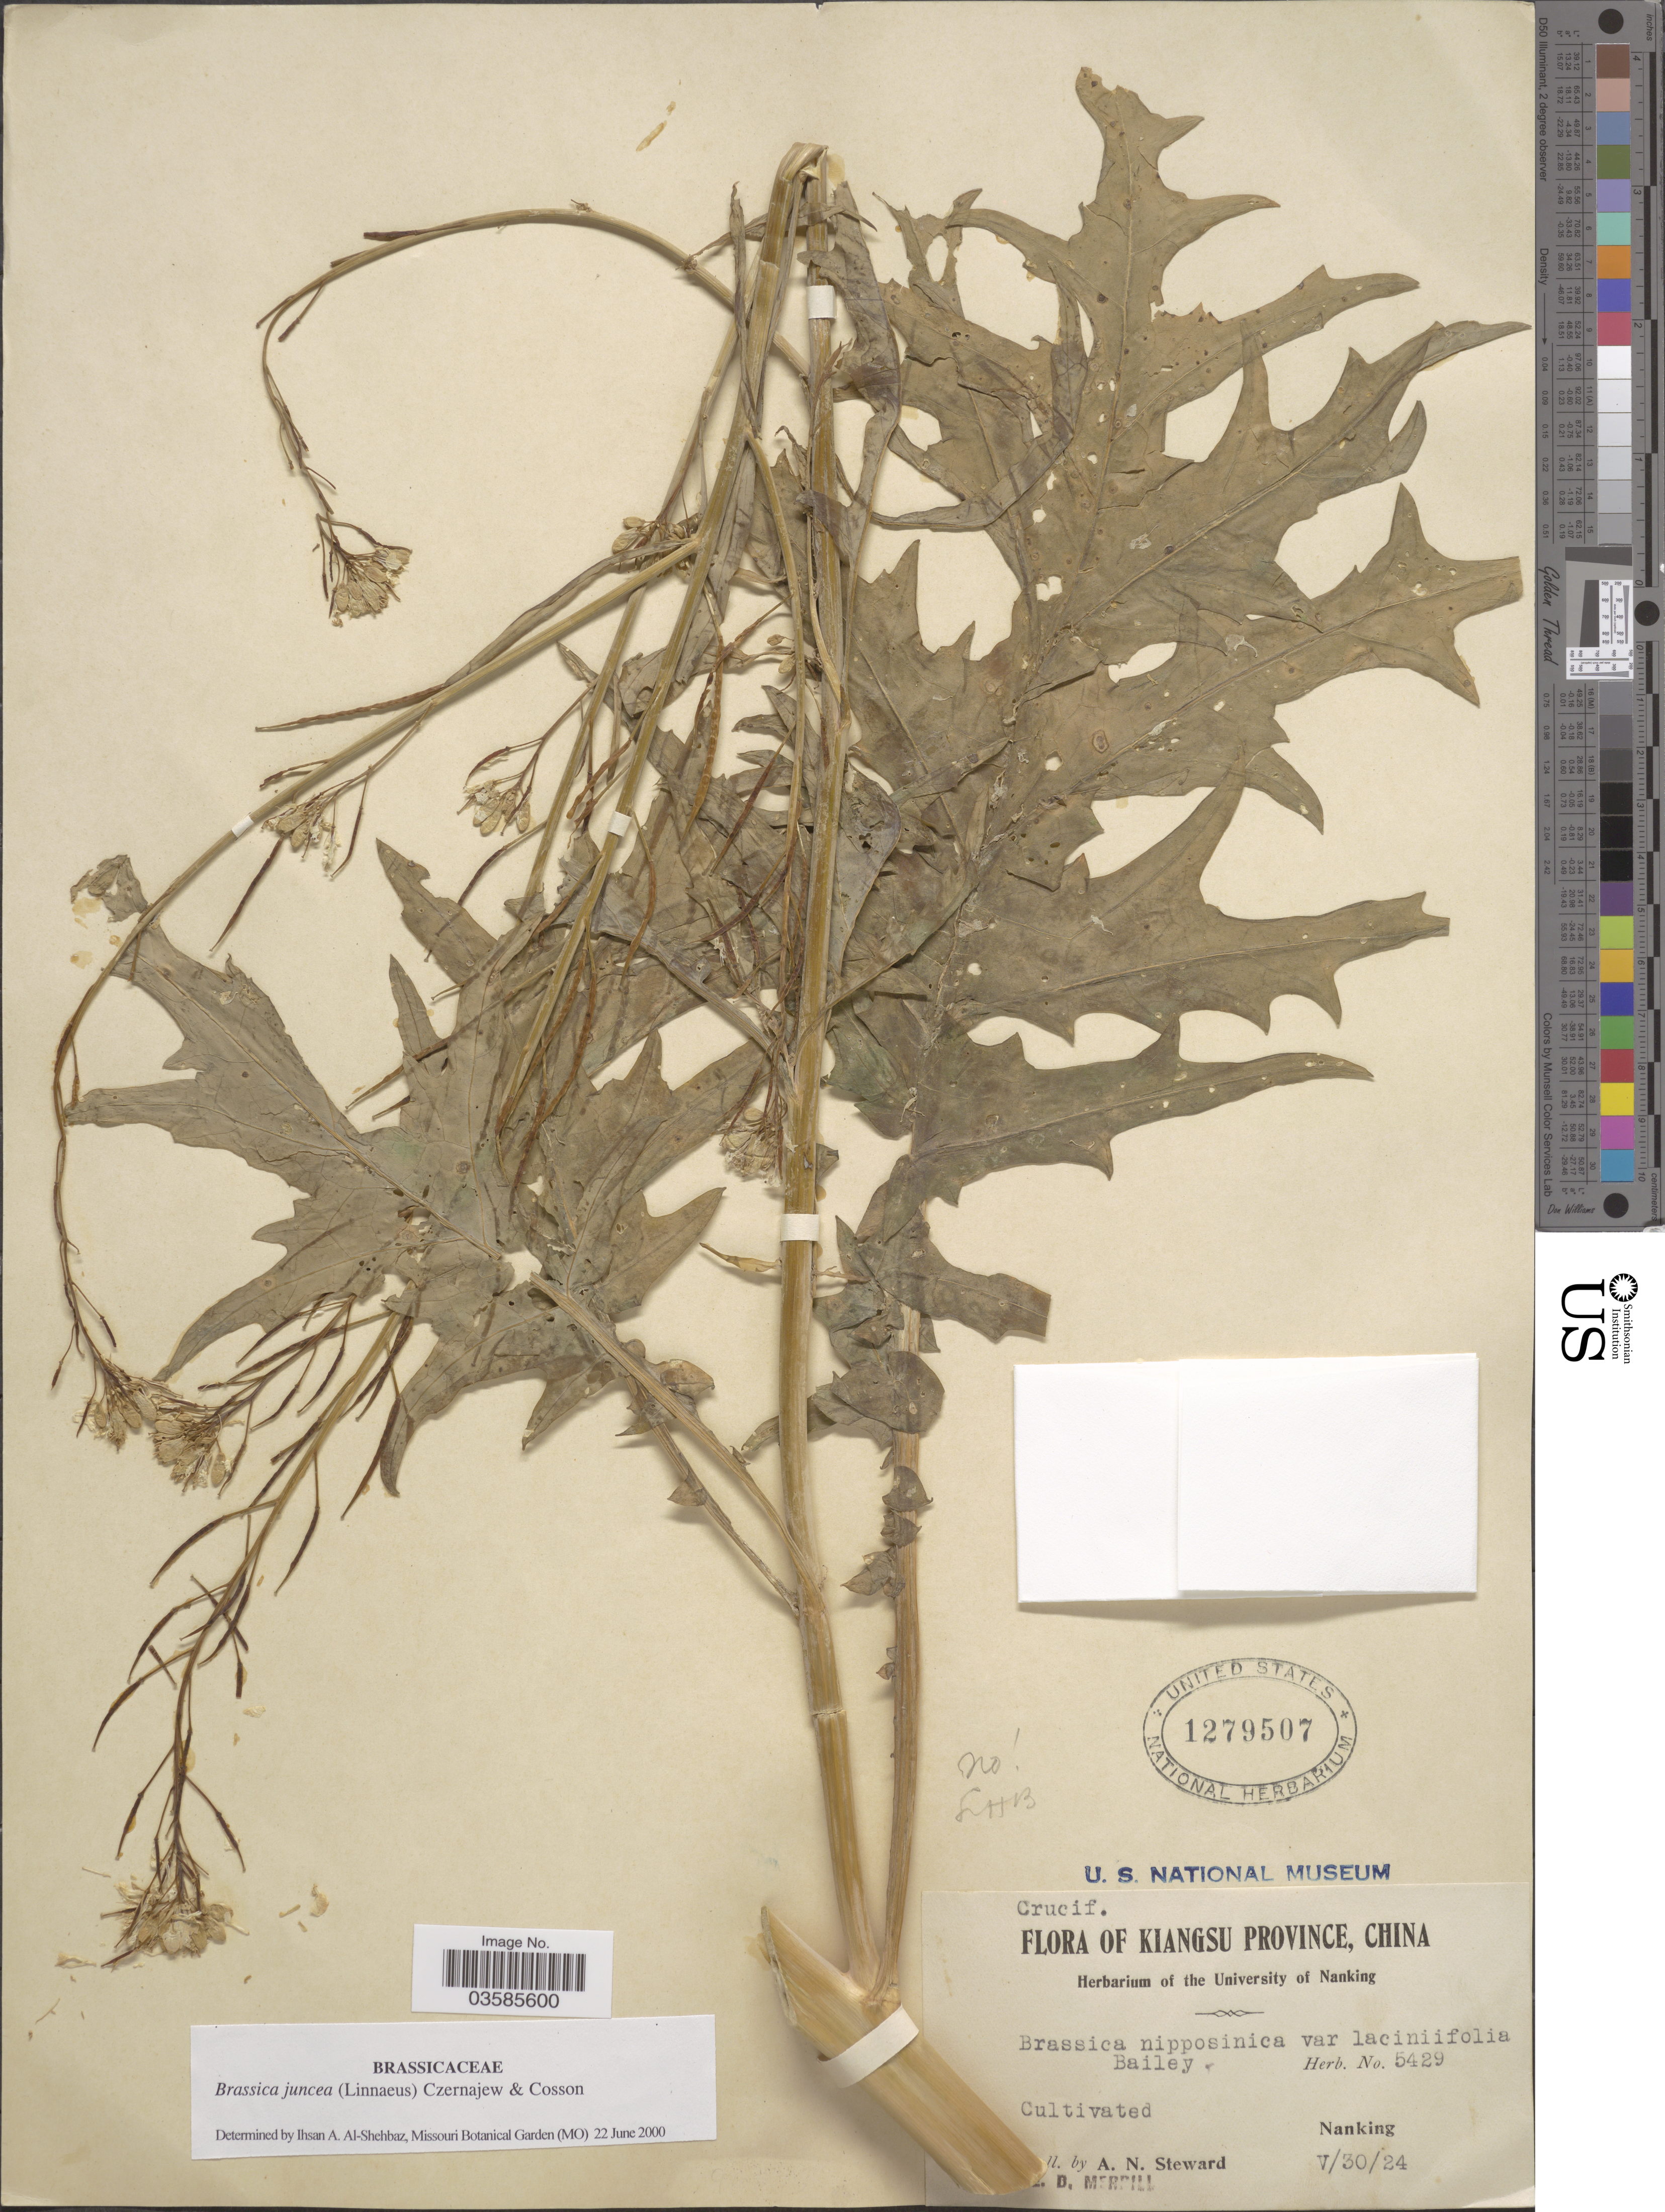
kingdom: Plantae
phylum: Tracheophyta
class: Magnoliopsida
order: Brassicales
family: Brassicaceae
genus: Brassica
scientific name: Brassica juncea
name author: (L.) Czern.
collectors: A. N. Steward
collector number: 5429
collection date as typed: Transcribed d/m/y: 30/5/24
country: China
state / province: Jiangsu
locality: Kiangsu Province.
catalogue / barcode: US 1279507